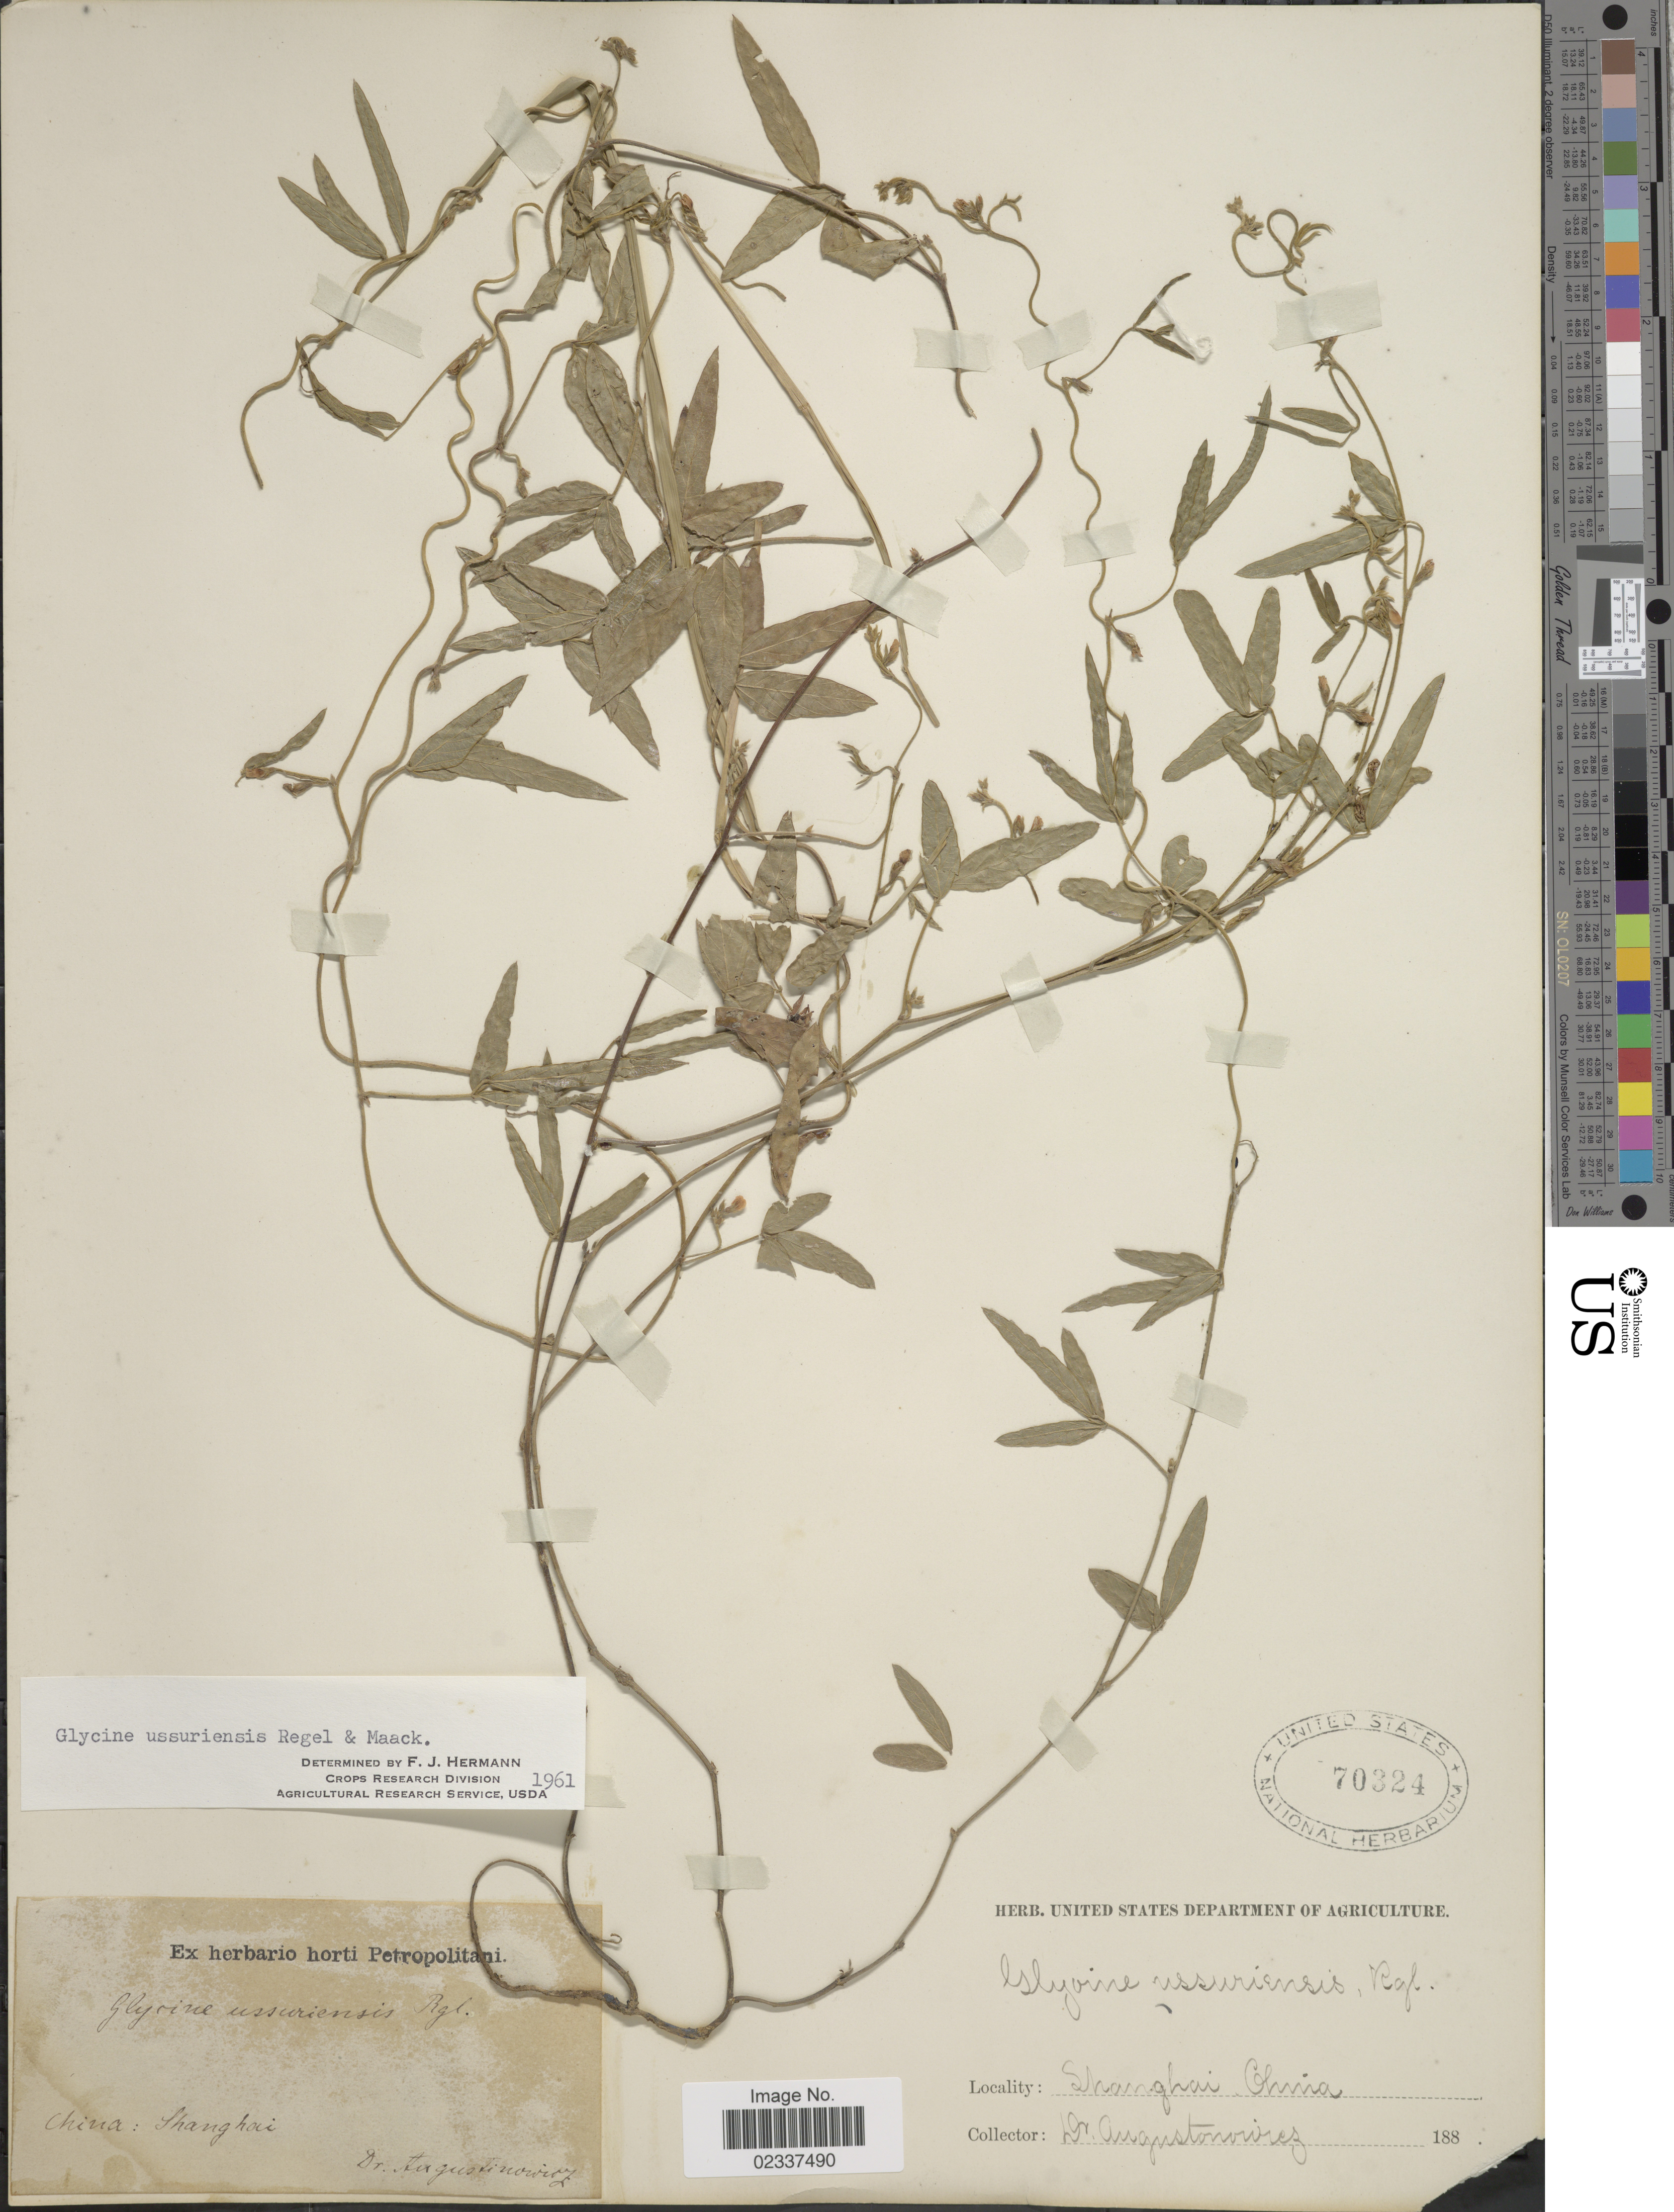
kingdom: Plantae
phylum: Tracheophyta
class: Magnoliopsida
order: Fabales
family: Fabaceae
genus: Glycine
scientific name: Glycine soja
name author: Siebold & Zucc.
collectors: Augustinowicz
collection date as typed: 188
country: China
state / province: Shanghai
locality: Shanghai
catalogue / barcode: US 70324